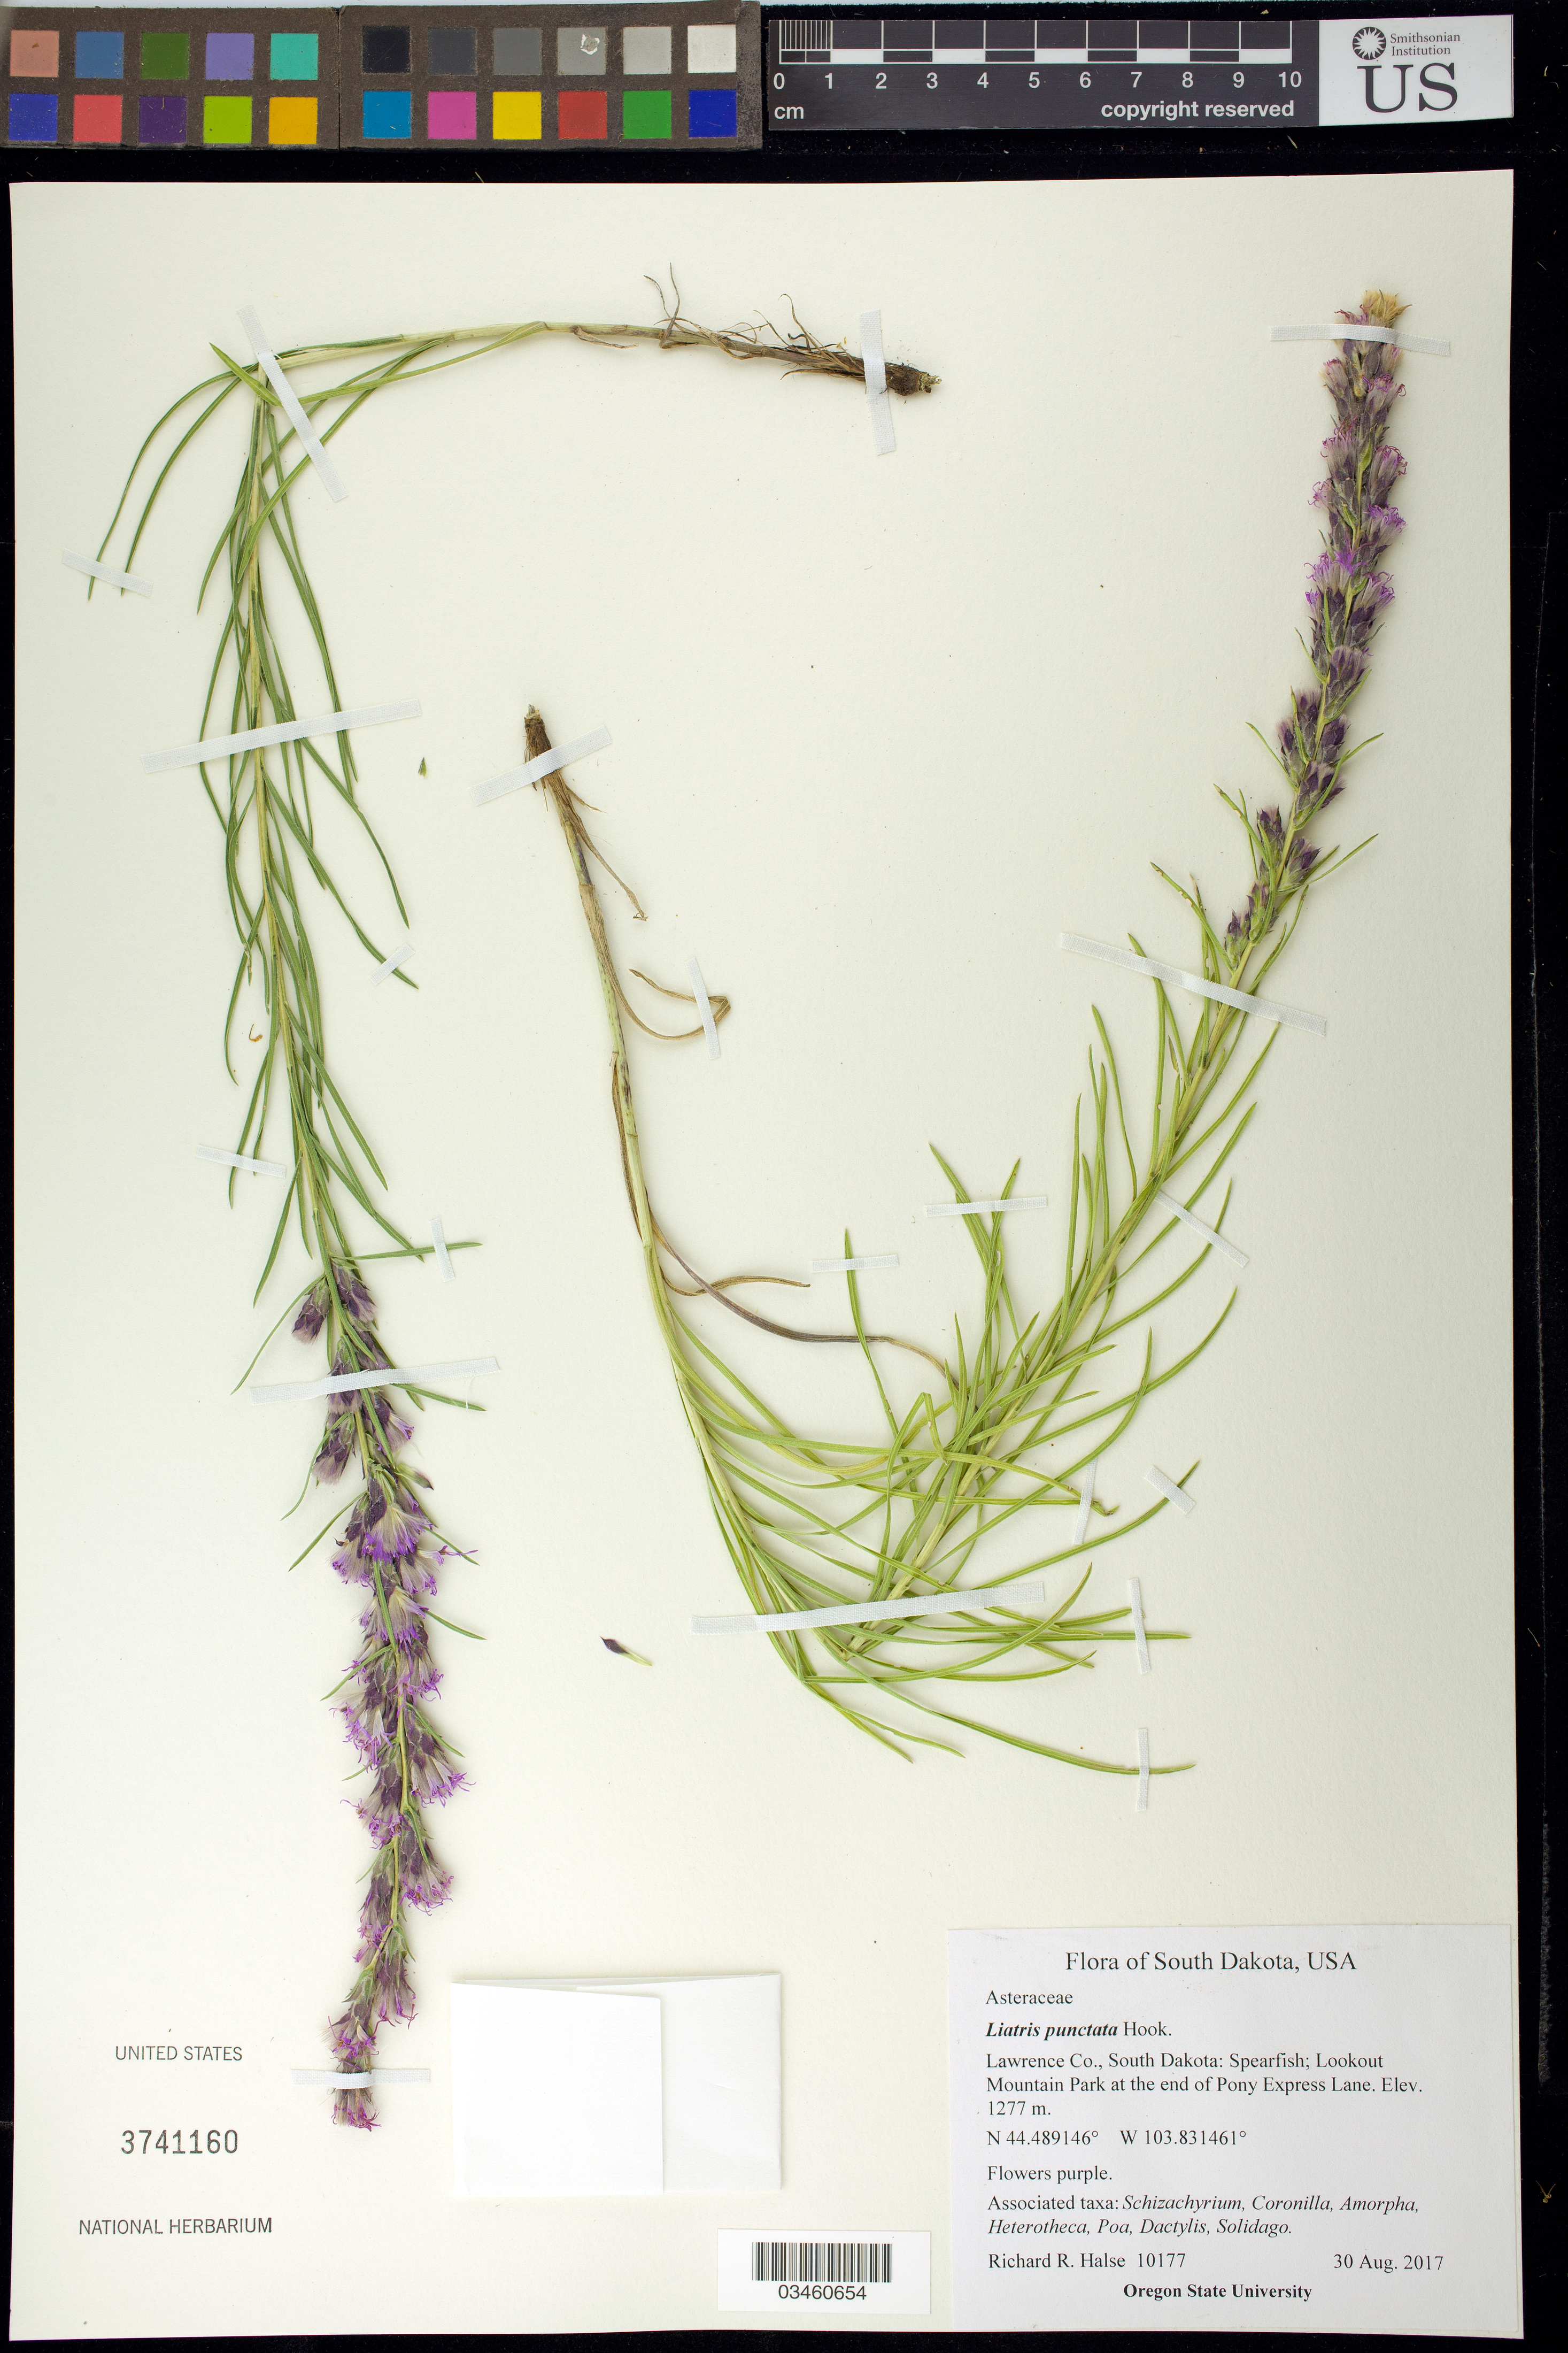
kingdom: Plantae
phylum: Tracheophyta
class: Magnoliopsida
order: Asterales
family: Asteraceae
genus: Liatris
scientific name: Liatris punctata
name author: Hook.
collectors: R. Halse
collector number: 10177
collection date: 2017-08-30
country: United States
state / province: South Dakota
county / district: Lawrence County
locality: Lawrence Co., South Dakota: Spearfish;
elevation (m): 1277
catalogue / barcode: US 3741160